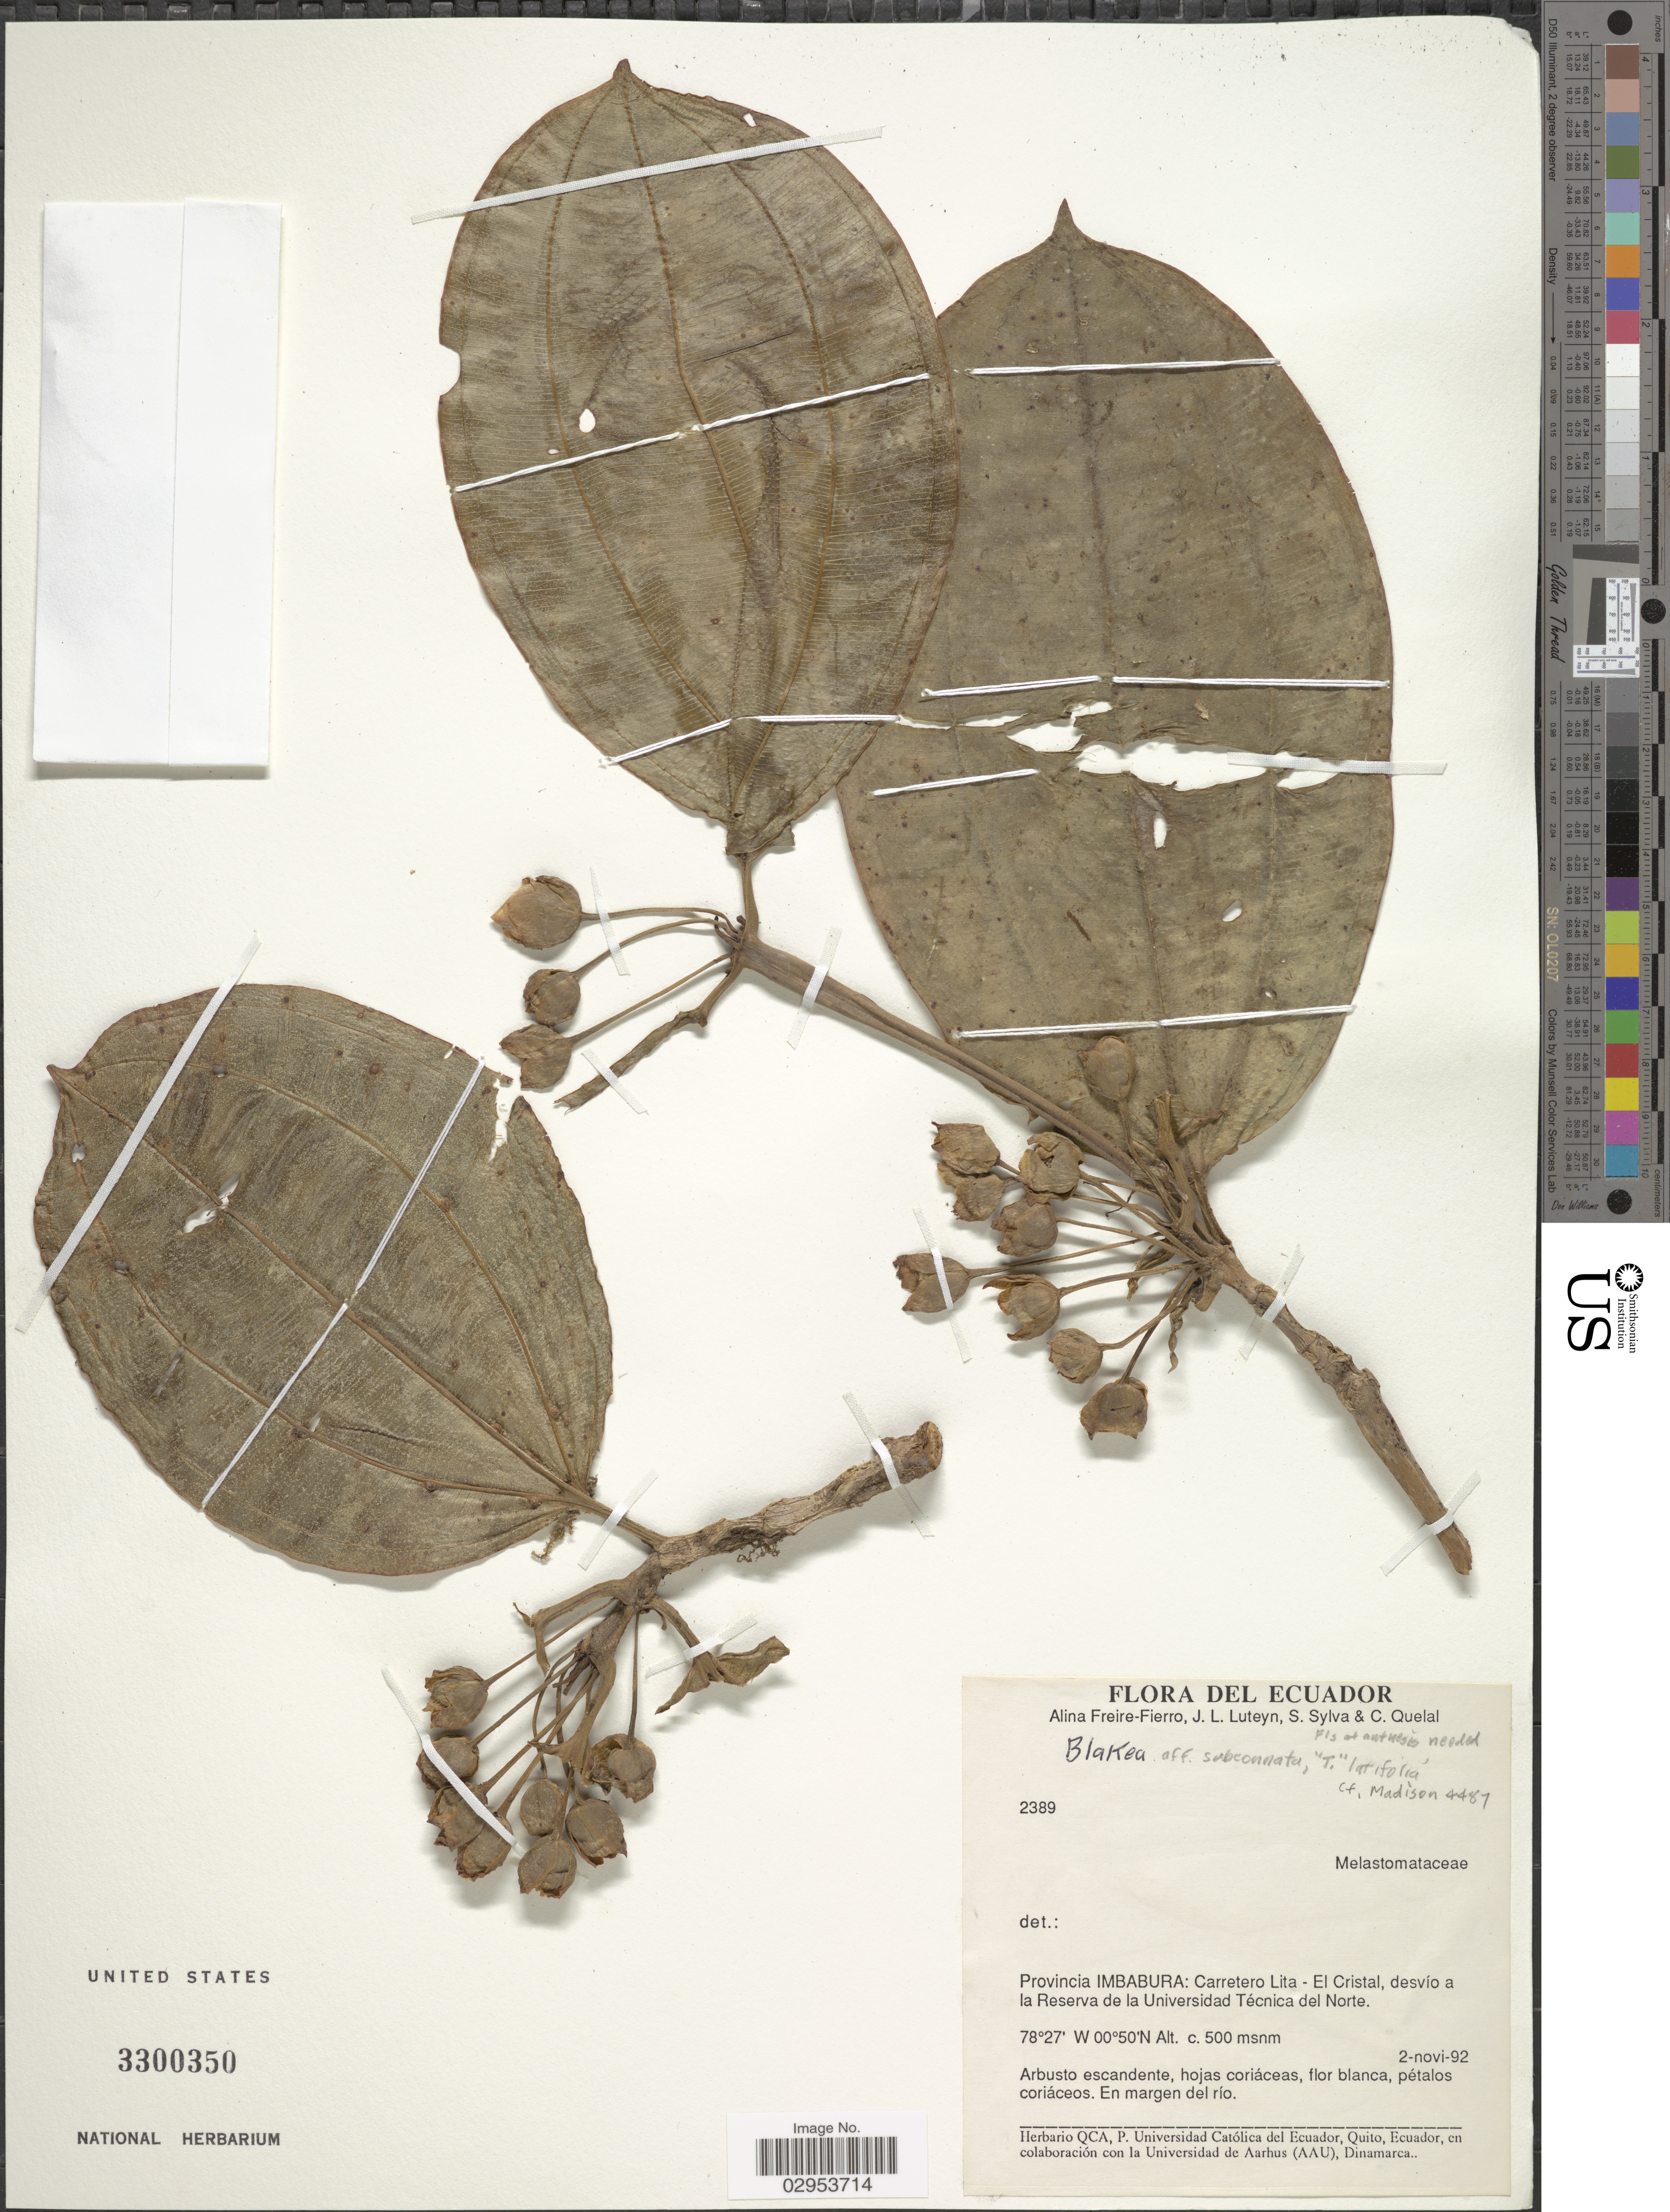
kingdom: Plantae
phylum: Tracheophyta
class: Magnoliopsida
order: Myrtales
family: Melastomataceae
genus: Blakea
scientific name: Blakea sp.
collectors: A. Freire-Fierro, J. Luteyn, S. Sylva & C. Quelal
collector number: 2389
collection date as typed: Transcribed d/m/y: 2/11/92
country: Ecuador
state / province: Imbabura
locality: Carretero Lita - El Cristal, desvío a la Reserva de la Universidad Técnica del Norte.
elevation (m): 500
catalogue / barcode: US 3300350